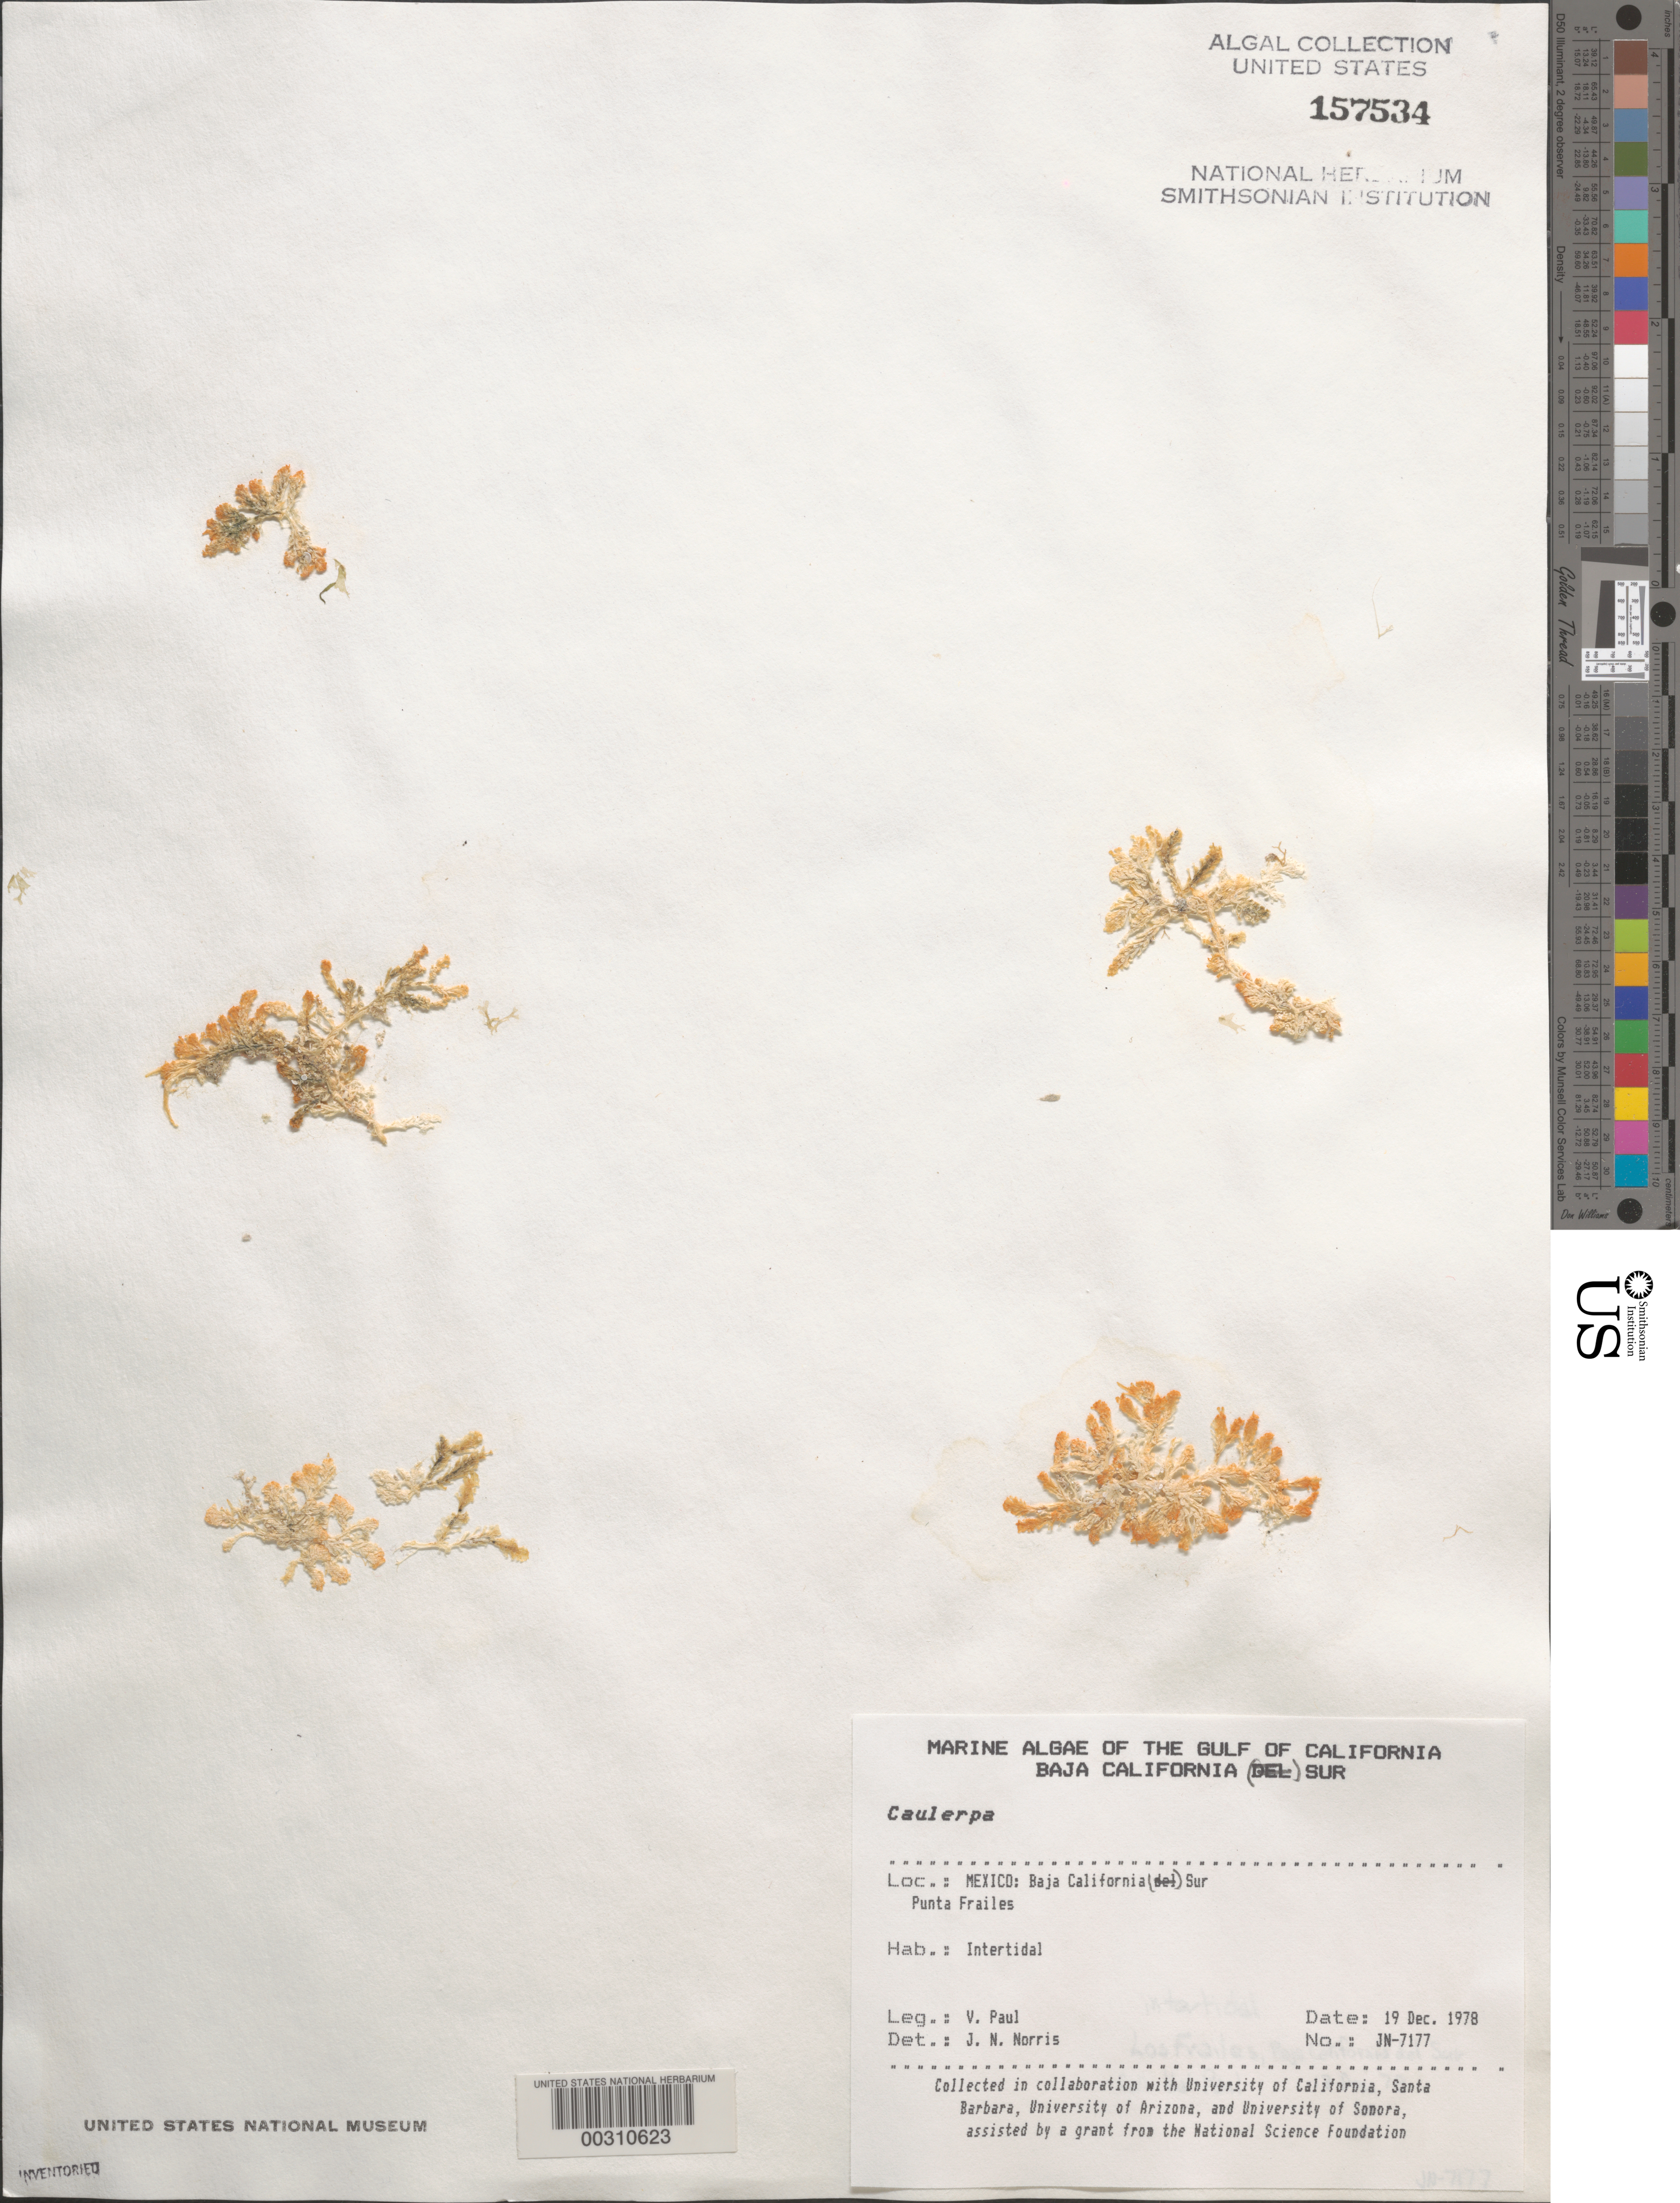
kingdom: Plantae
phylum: Chlorophyta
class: Ulvophyceae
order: Bryopsidales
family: Caulerpaceae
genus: Caulerpa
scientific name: Caulerpa sp.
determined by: Norris, James N.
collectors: V. Paul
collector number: JN-7177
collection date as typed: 19 Dec 1978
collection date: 1978-12-19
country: Mexico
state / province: Baja California Sur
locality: Punta Frailes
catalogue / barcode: US 157534